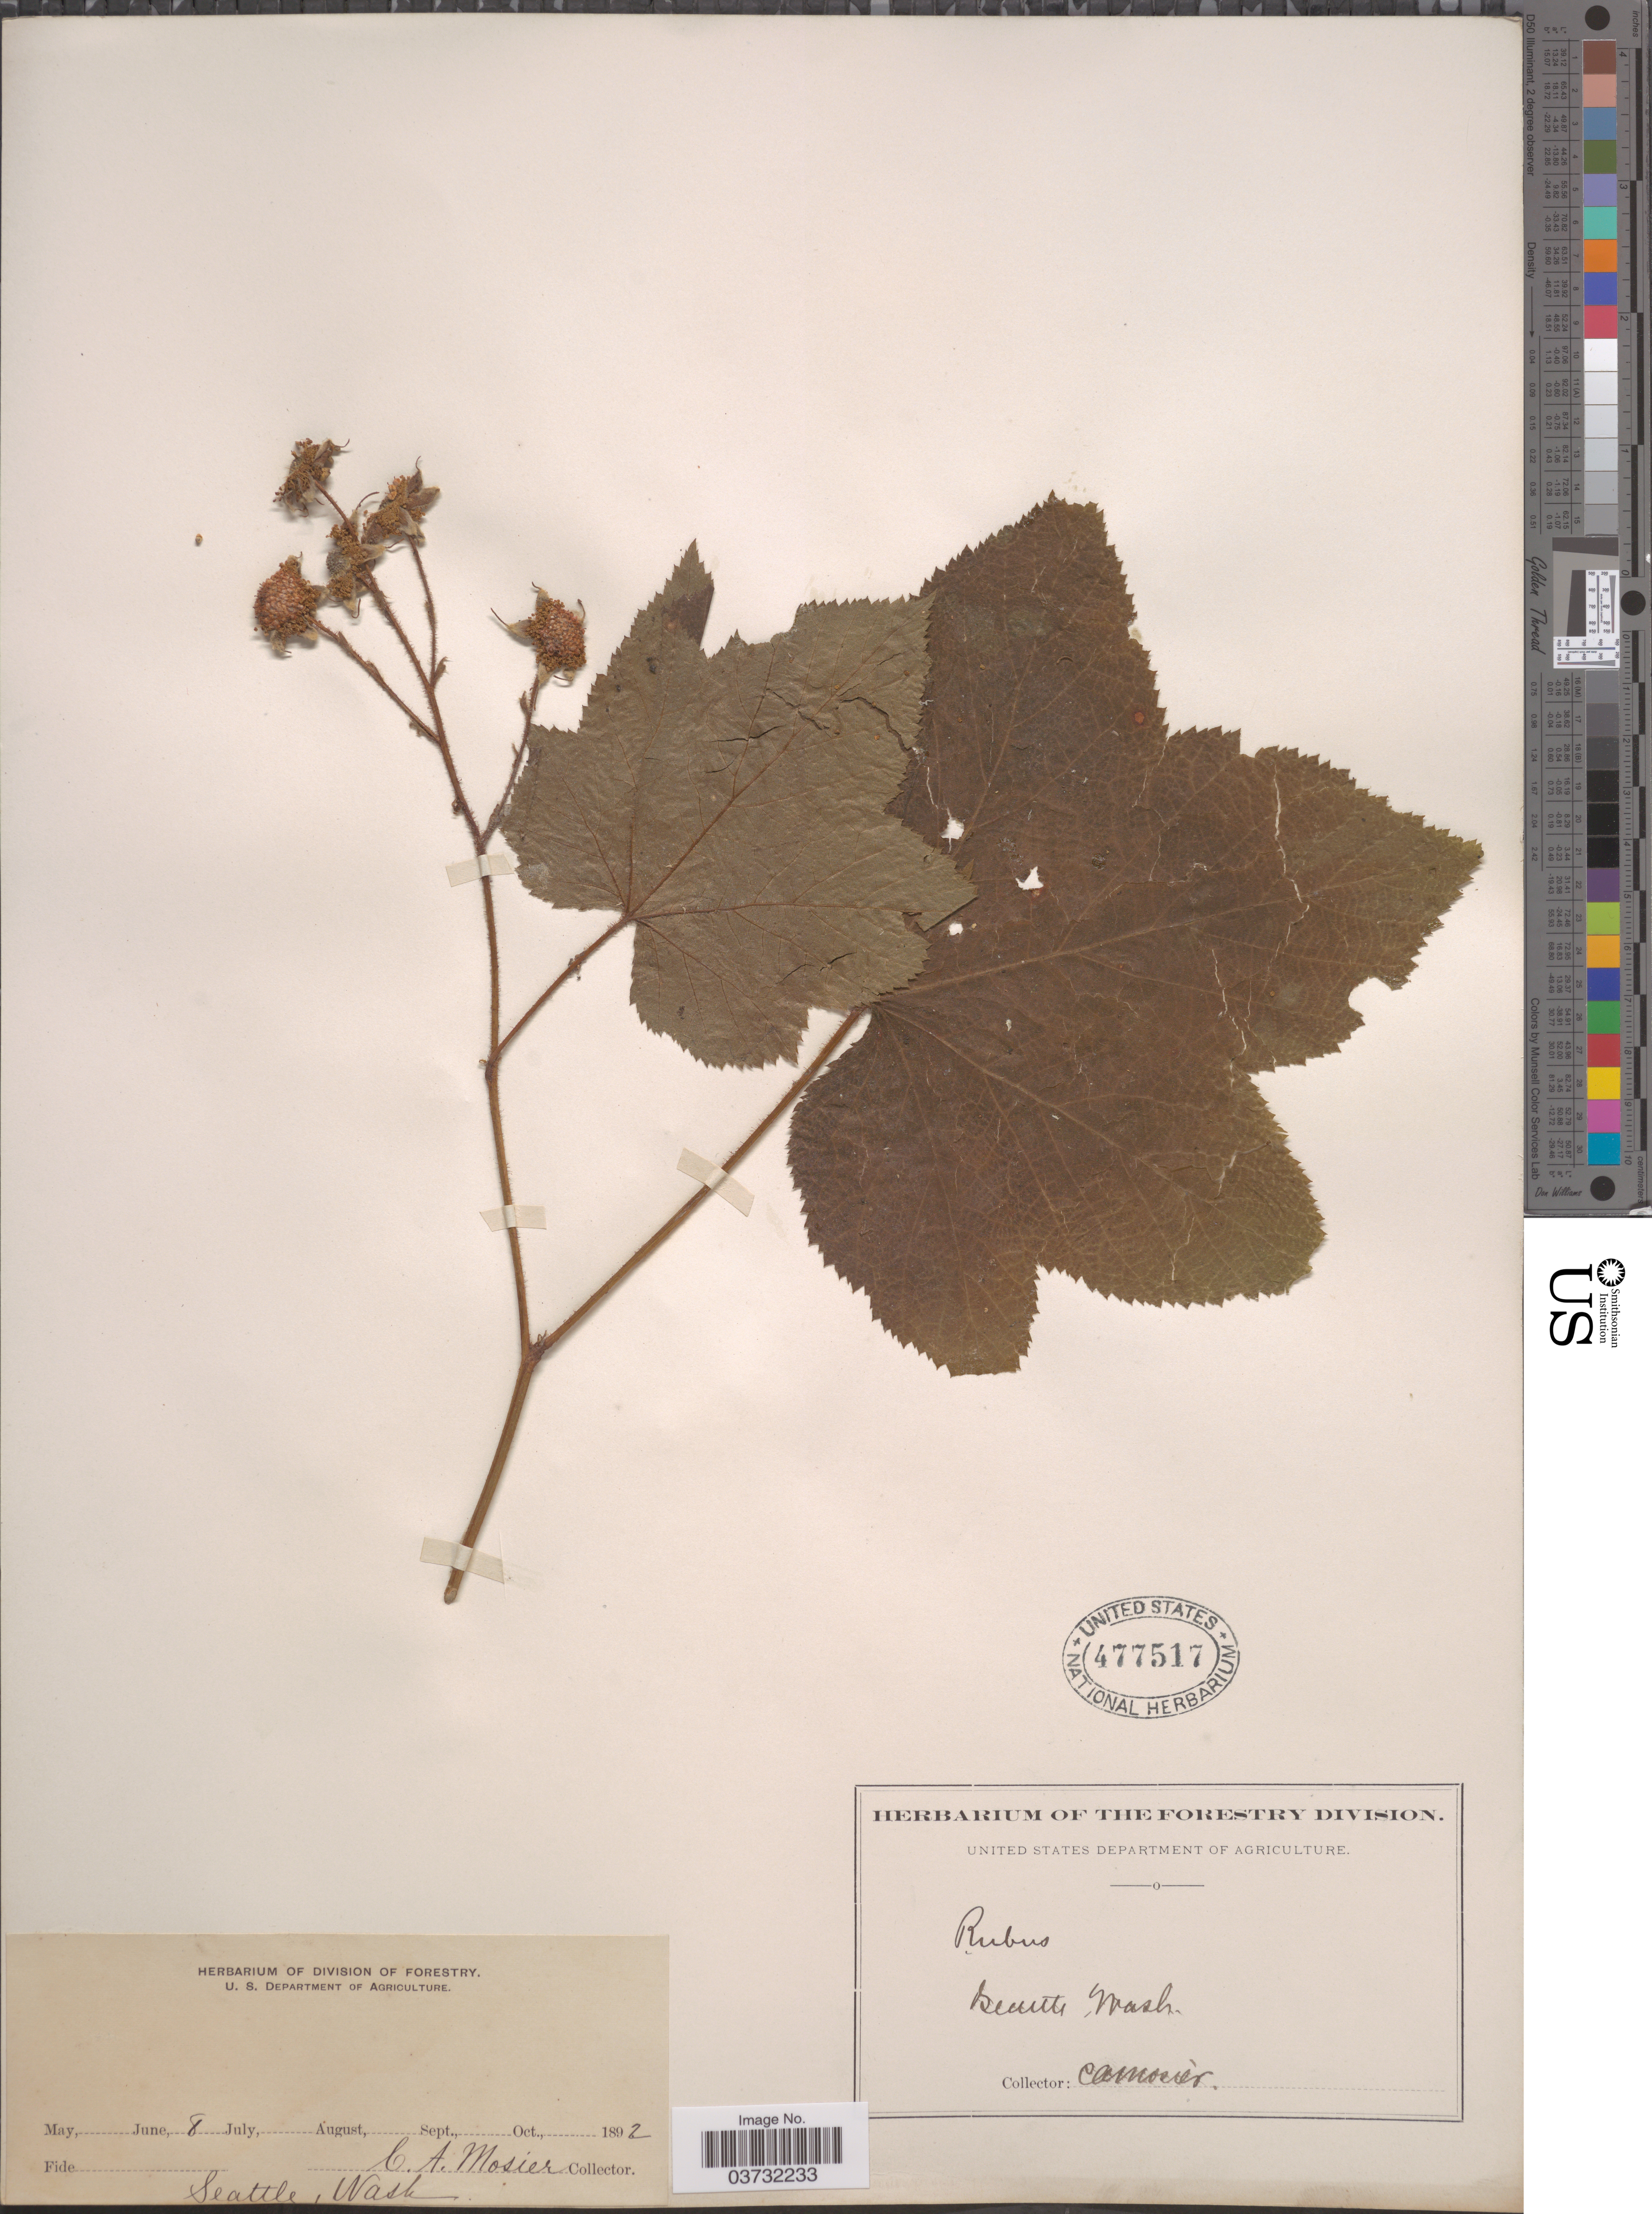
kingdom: Plantae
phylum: Tracheophyta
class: Magnoliopsida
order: Rosales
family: Rosaceae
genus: Rubus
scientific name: Rubus tomentosus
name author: Borkh.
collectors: C. A. Mosier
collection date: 1892-06-08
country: United States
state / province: Washington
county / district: King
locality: Seattle.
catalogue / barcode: US 477517